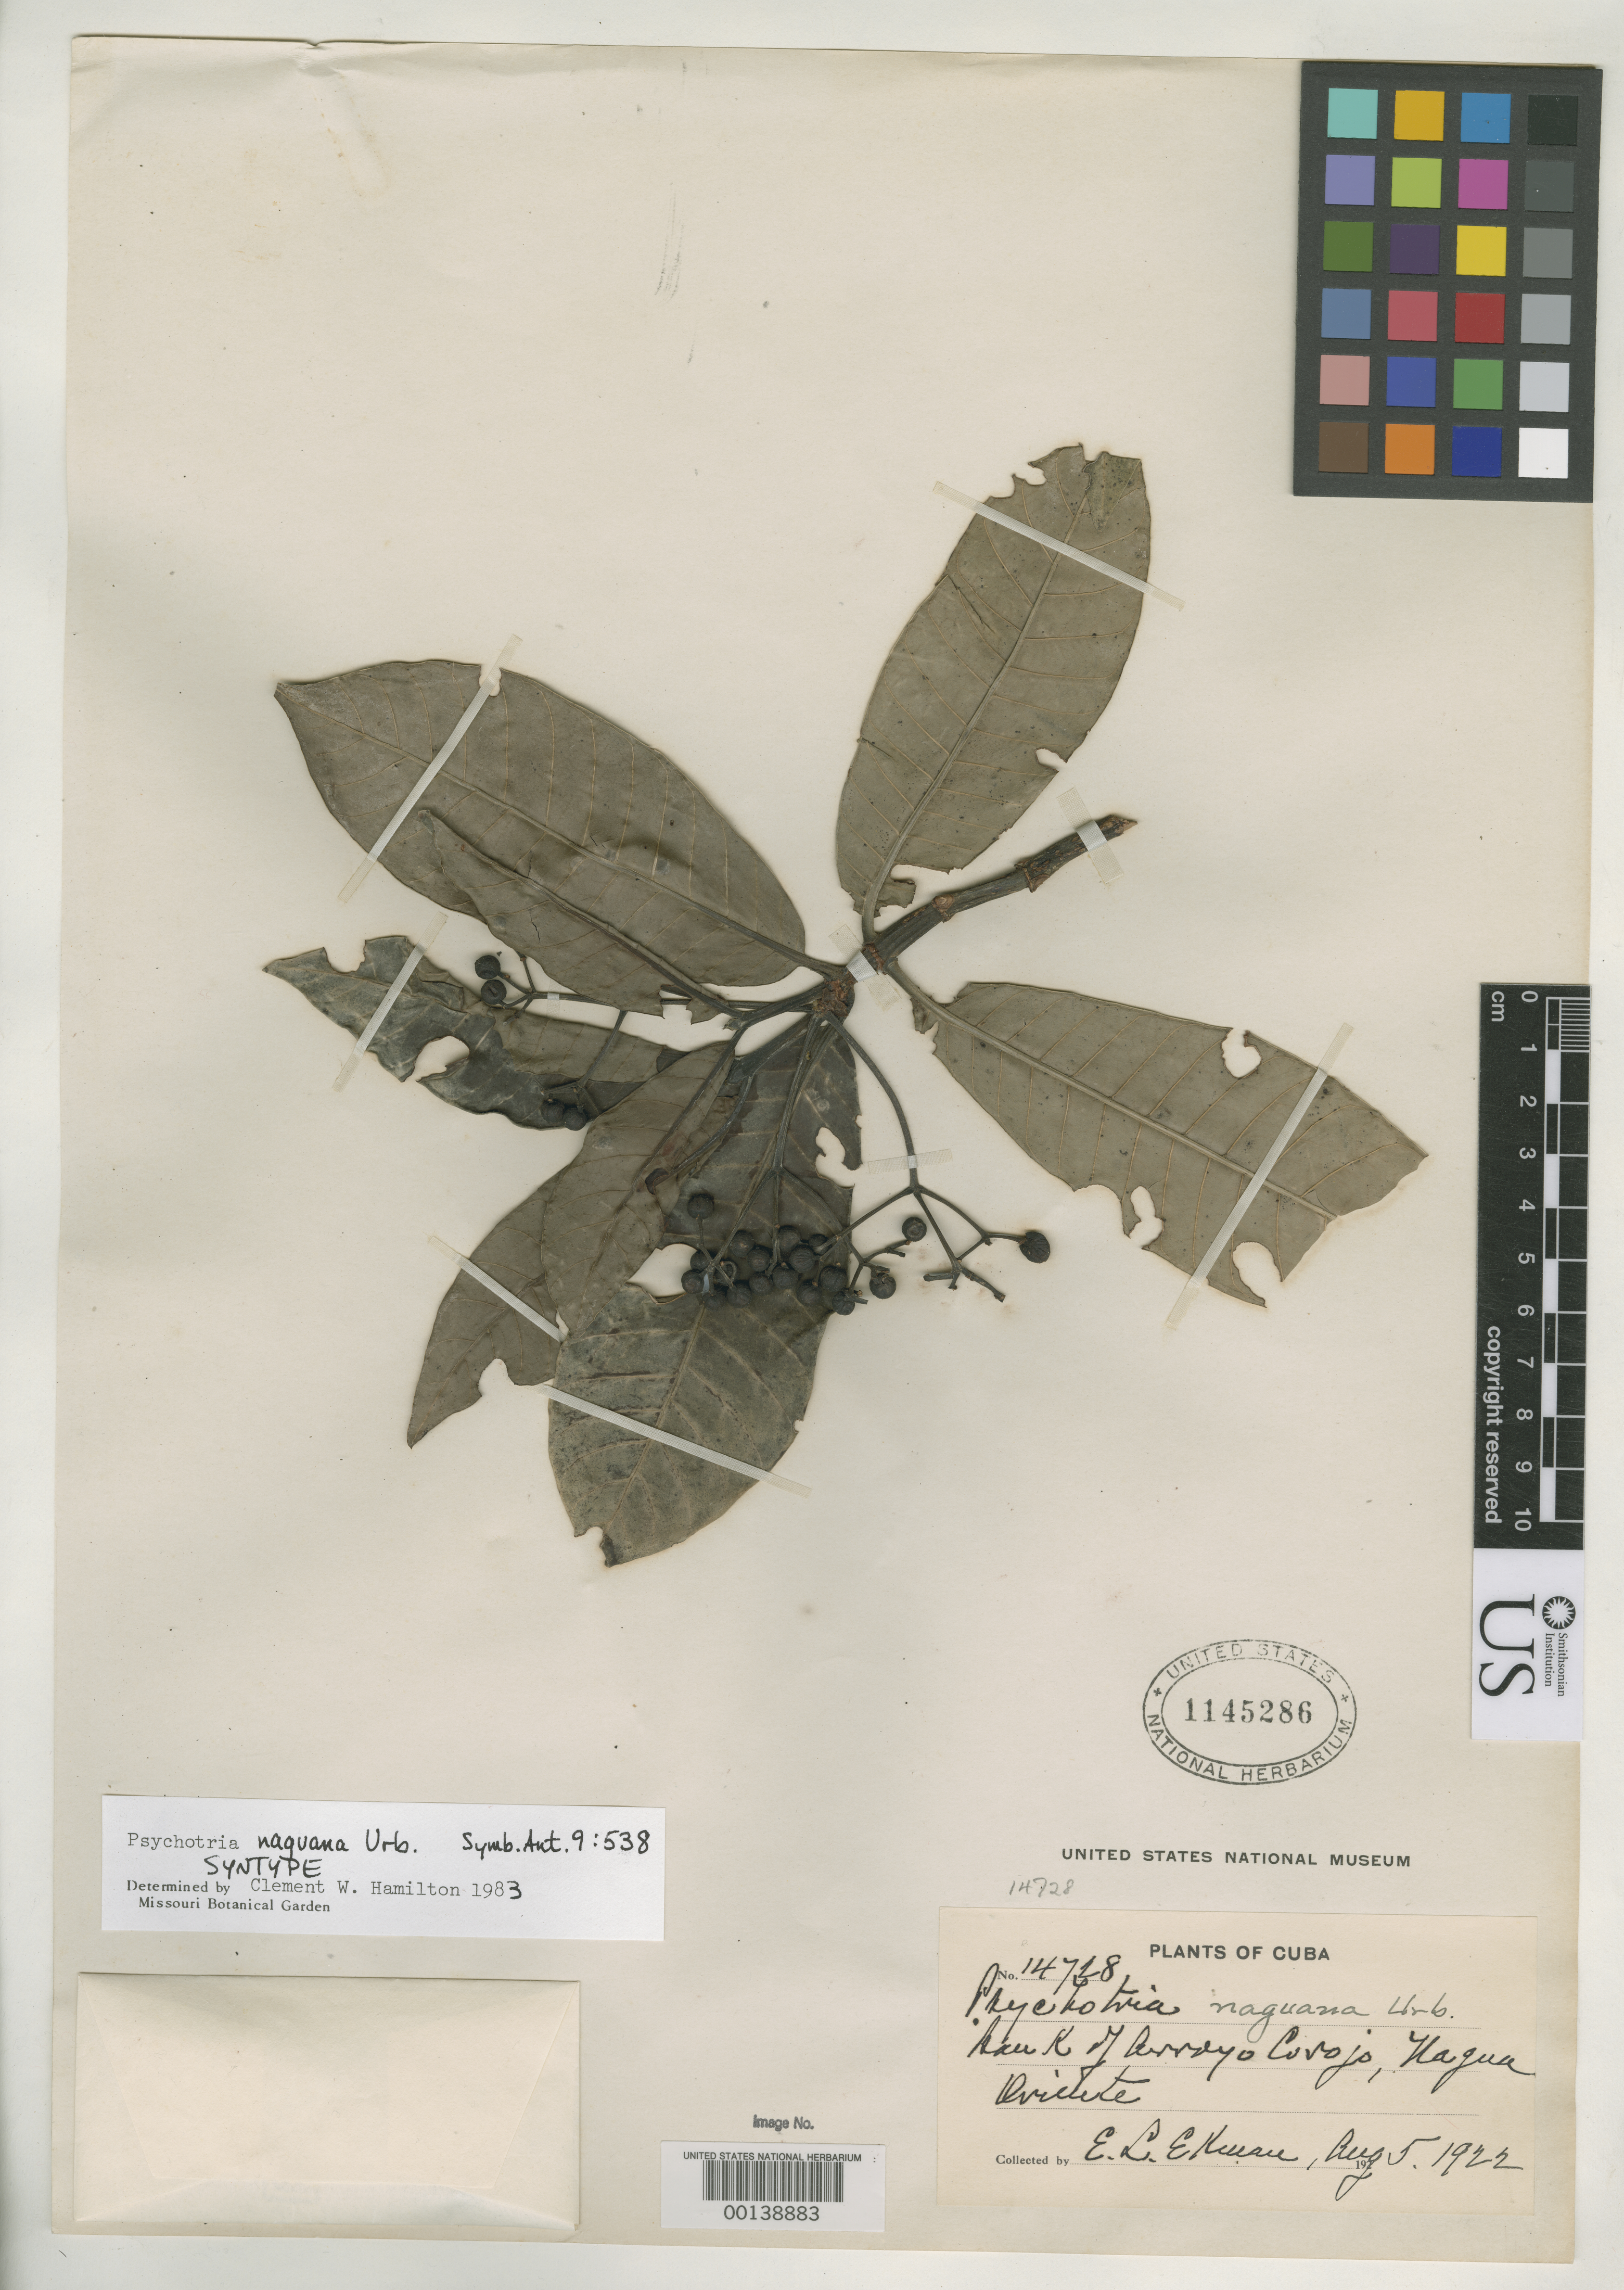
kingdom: Plantae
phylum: Tracheophyta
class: Magnoliopsida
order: Gentianales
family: Rubiaceae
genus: Psychotria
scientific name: Psychotria naguana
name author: Urb.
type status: Isotype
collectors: E. L. Ekman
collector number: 14728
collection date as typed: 05 Aug 1922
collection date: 1922-08-05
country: Cuba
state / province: Oriente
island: Greater Antilles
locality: Sierra Maestra prope Nagua, Corojo in Rio Yara.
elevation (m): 150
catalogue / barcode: US 1145286